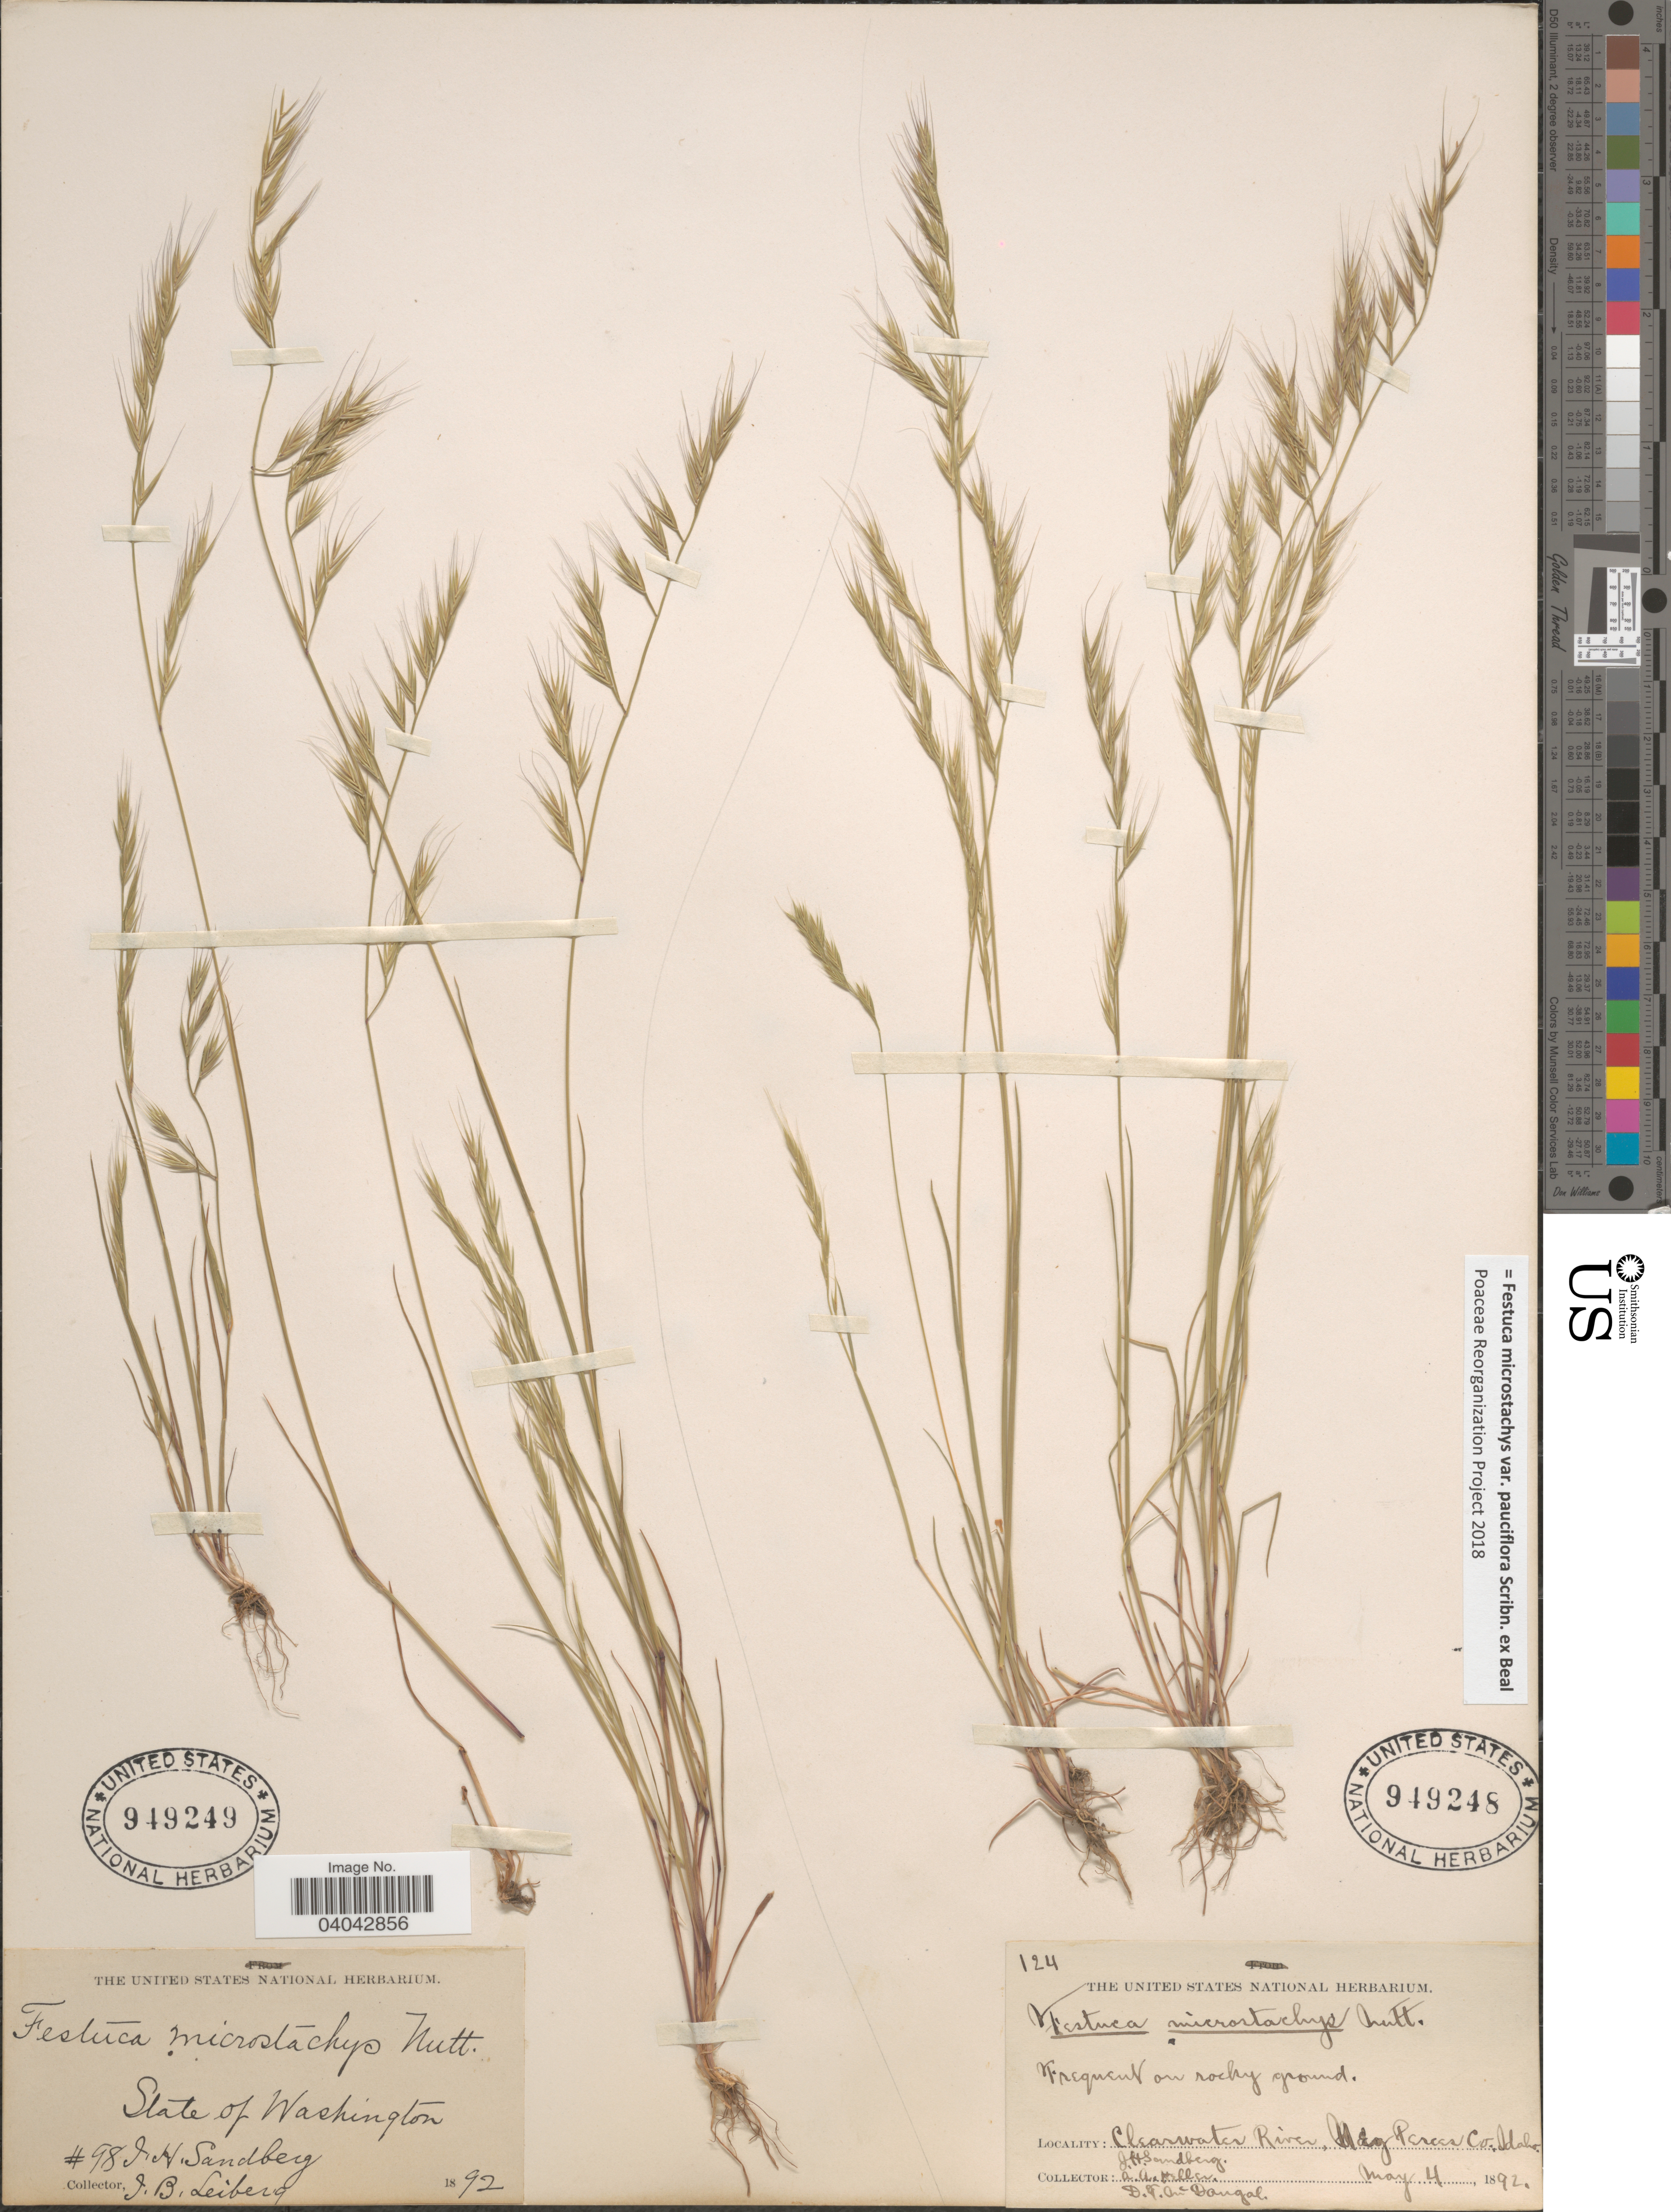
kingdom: Plantae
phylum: Tracheophyta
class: Liliopsida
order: Poales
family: Poaceae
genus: Festuca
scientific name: Festuca microstachys var. pauciflora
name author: Scribn. ex W.J. Beal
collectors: J. H. Sandberg, A. A. Heller & D. McDougal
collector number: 124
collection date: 1892-05-04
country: United States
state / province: Idaho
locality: Clearwater River, Nez Perces Co.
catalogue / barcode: US 949248